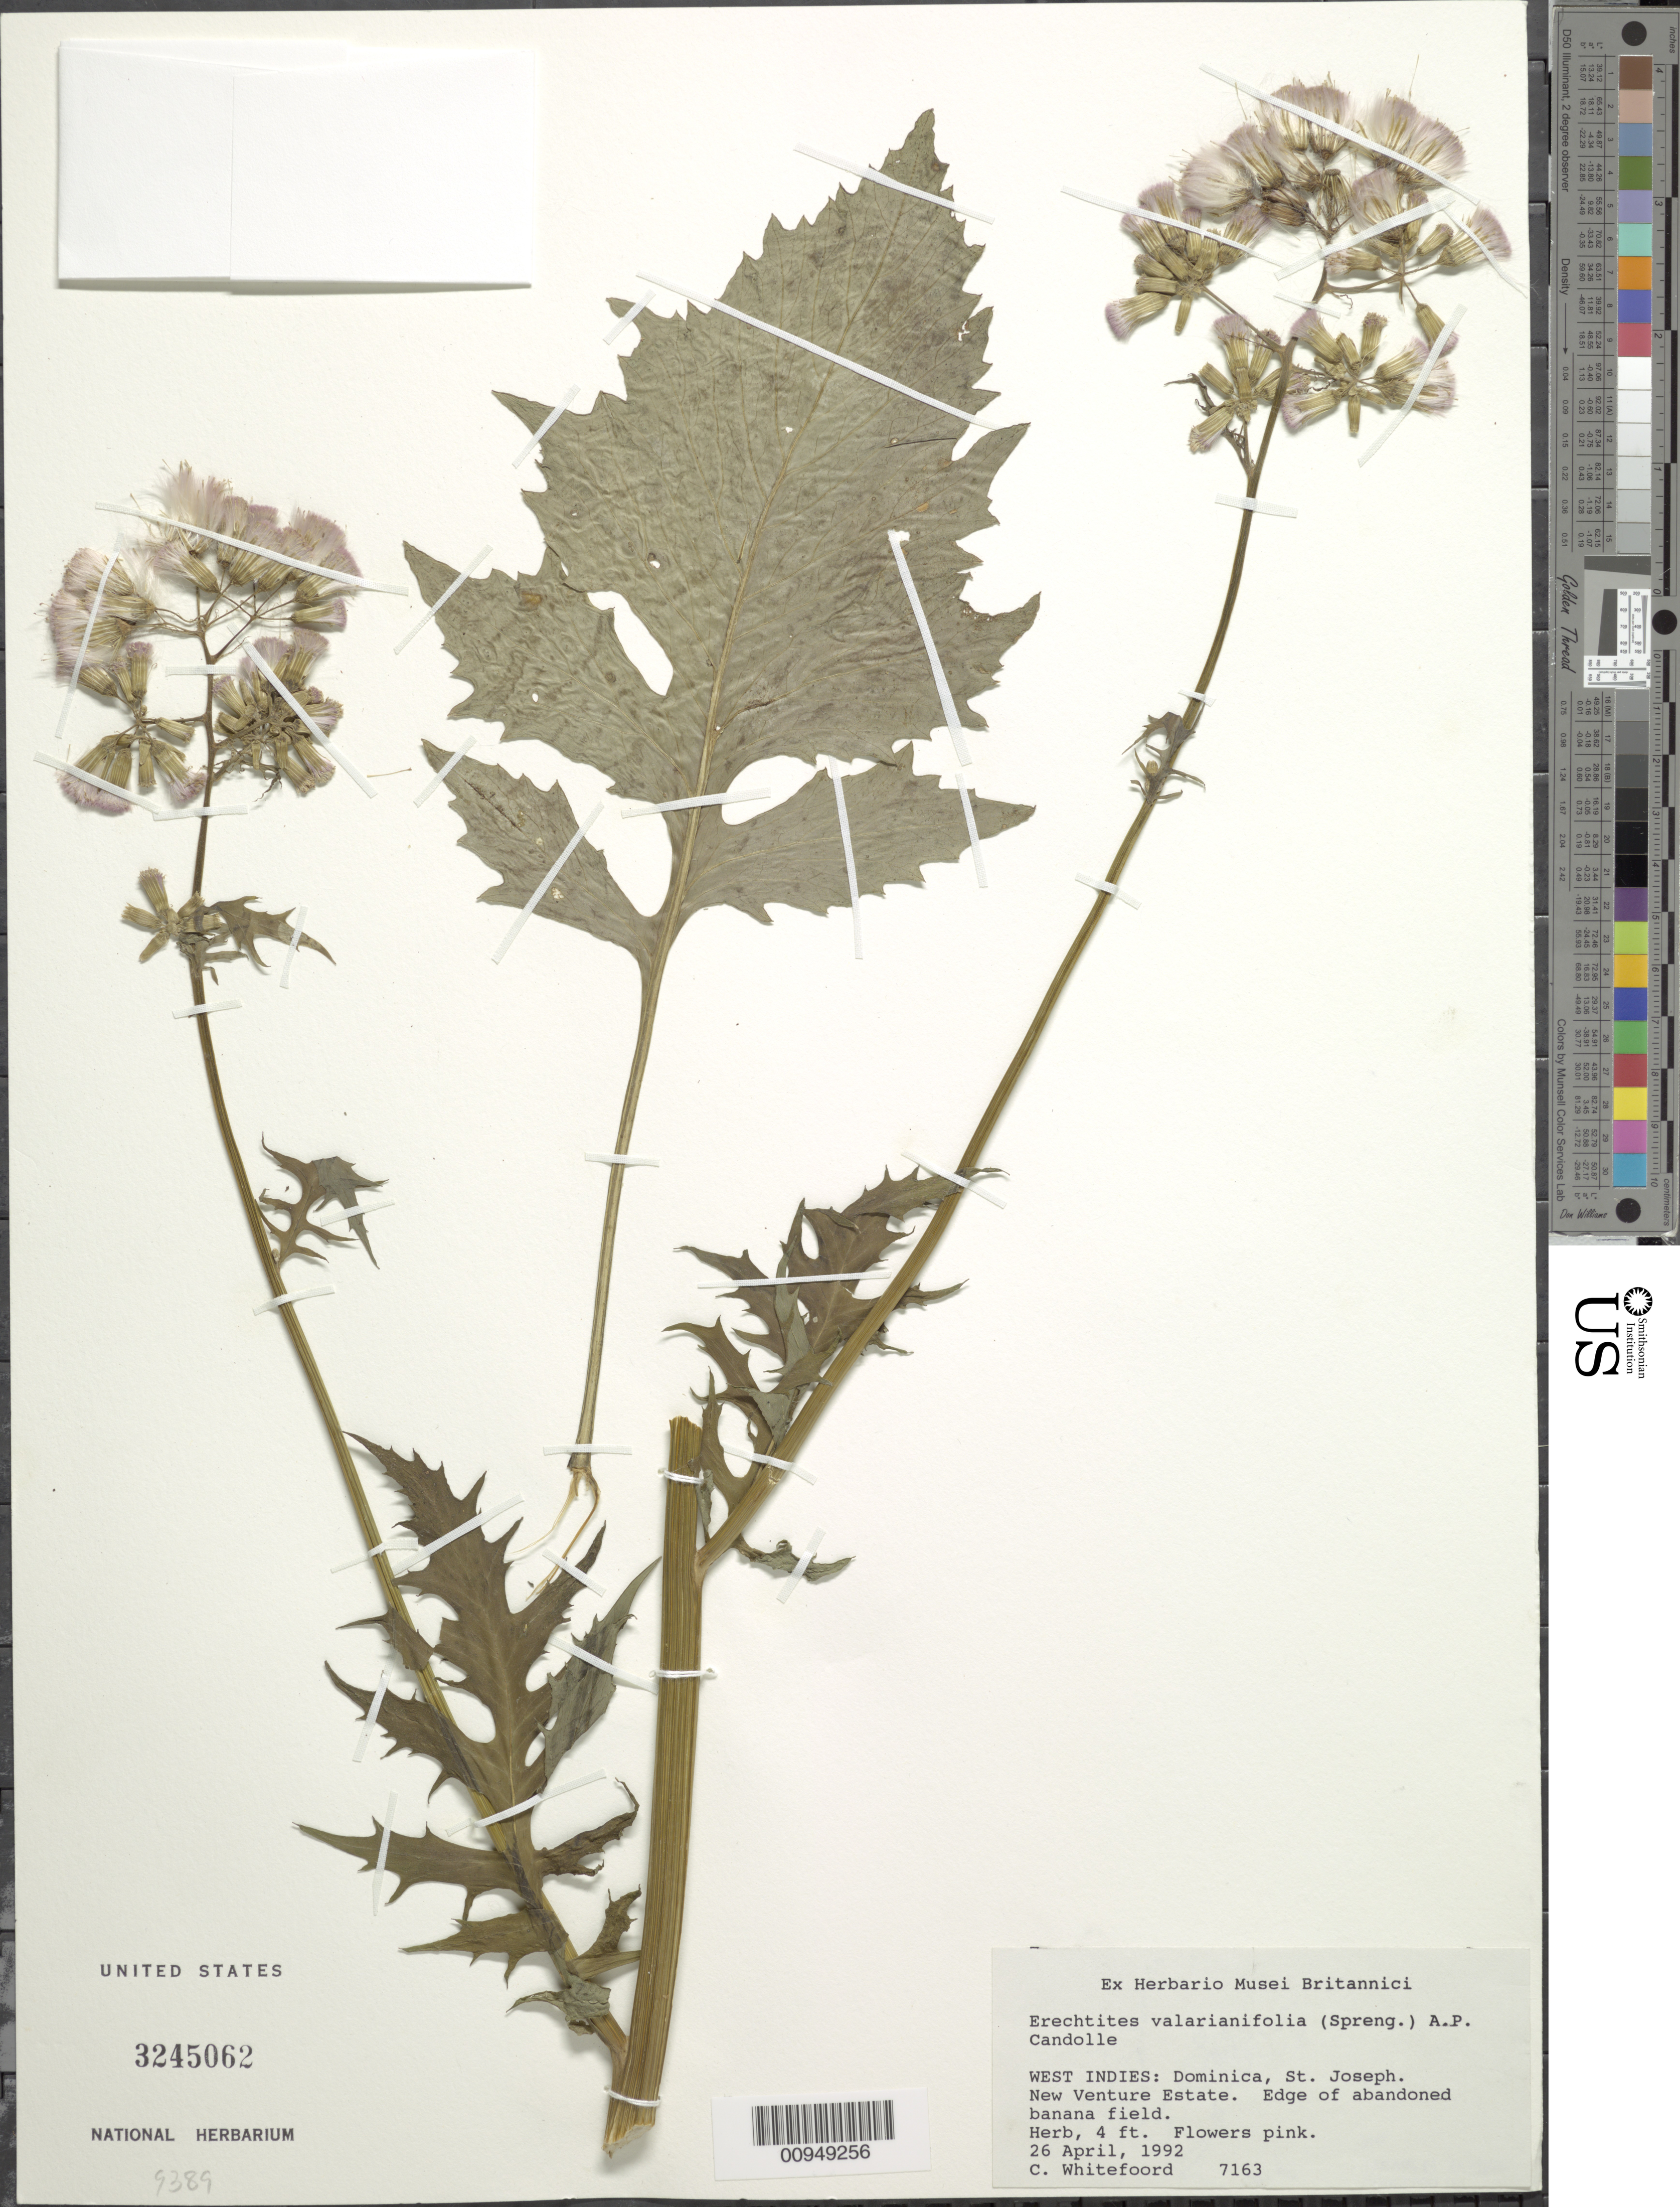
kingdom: Plantae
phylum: Tracheophyta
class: Magnoliopsida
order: Asterales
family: Asteraceae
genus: Erechtites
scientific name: Erechtites valerianifolius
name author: (Link ex Spreng.) DC.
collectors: C. Whitefoord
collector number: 7163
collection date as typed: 26 Apr 1992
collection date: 1992-04-26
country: Dominica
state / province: St. Joseph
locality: New Venture Estate, edge of abandoned banana field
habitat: Edge of abandoned banana field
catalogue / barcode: US 3245062